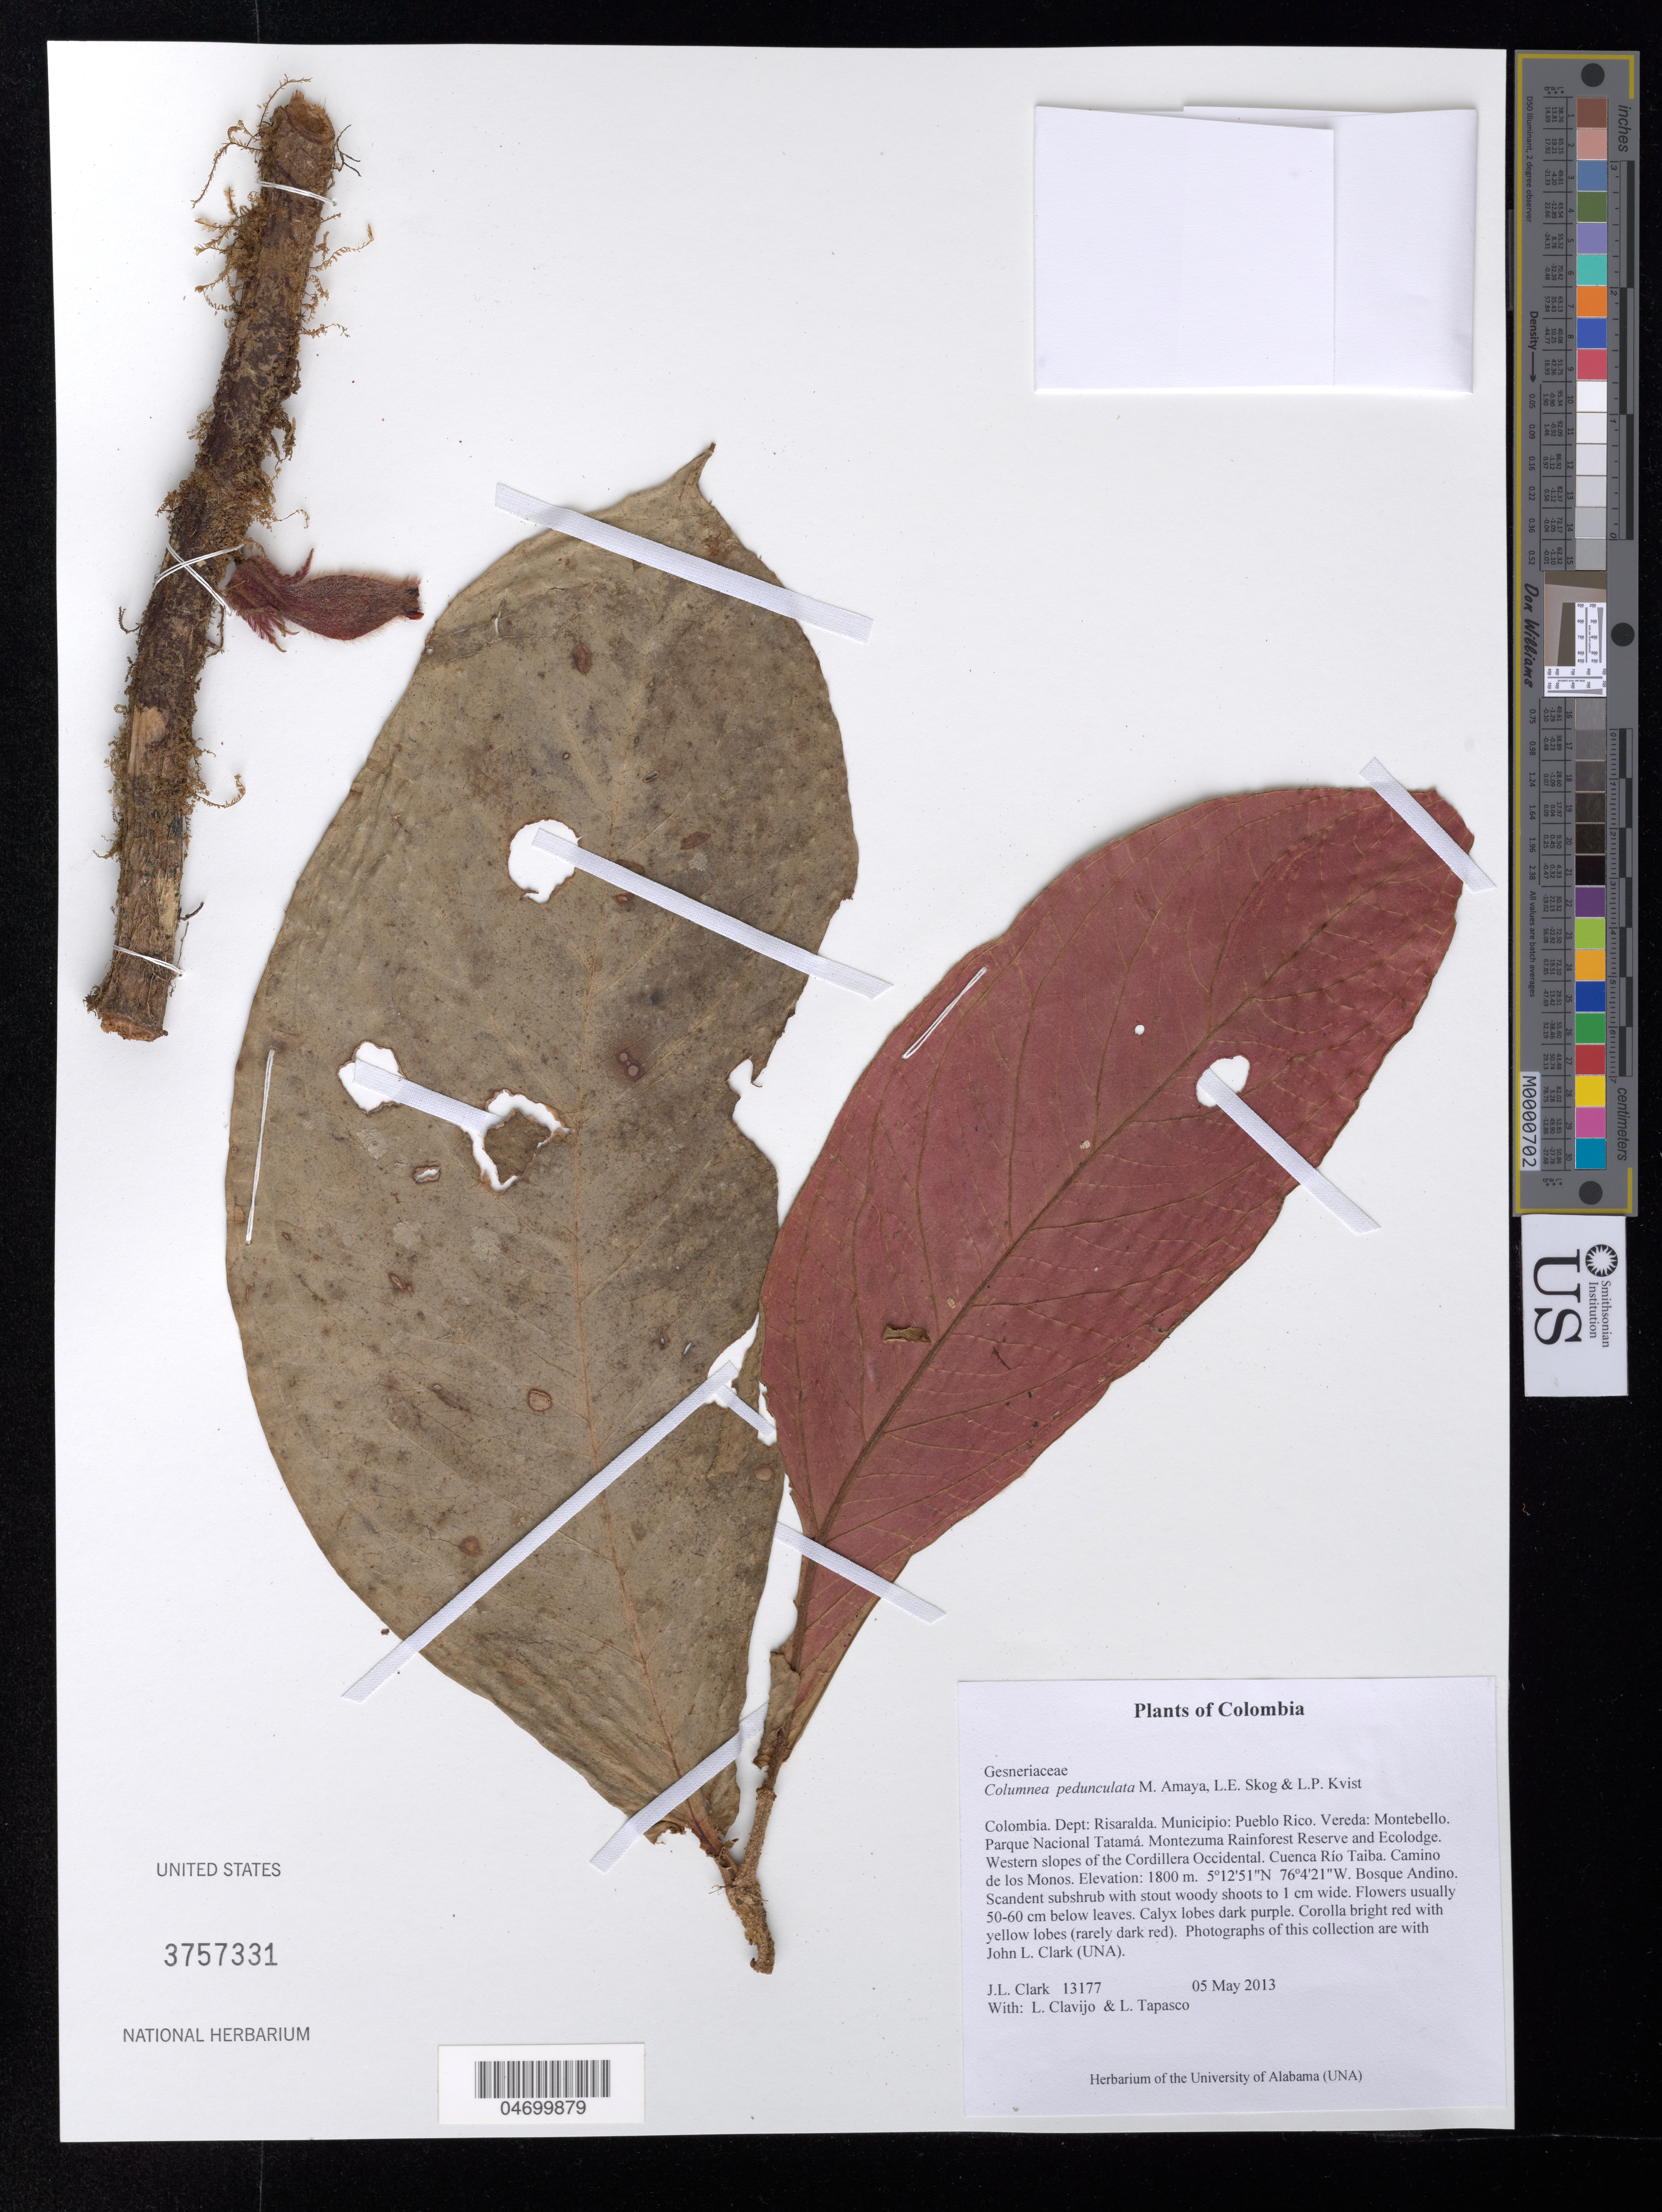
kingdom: Plantae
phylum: Tracheophyta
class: Magnoliopsida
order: Lamiales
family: Gesneriaceae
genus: Columnea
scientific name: Columnea pedunculata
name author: M. Amaya et al.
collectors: J. L. Clark, L. Clavijo & D. Olstein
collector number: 13177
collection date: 2013-05-05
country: Colombia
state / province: Risaralda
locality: Dept: Risaralda. Municipio: Pueblo Rico. Vereda: Montebello. Parque Nacional Tatamá. Montezuma Rainforest Reserve and Ecolodge. Western slopes of the Cordillera Occidental. Cuenca Río Taiba. Camino de los Monos.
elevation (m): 1800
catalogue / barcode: US 3757331